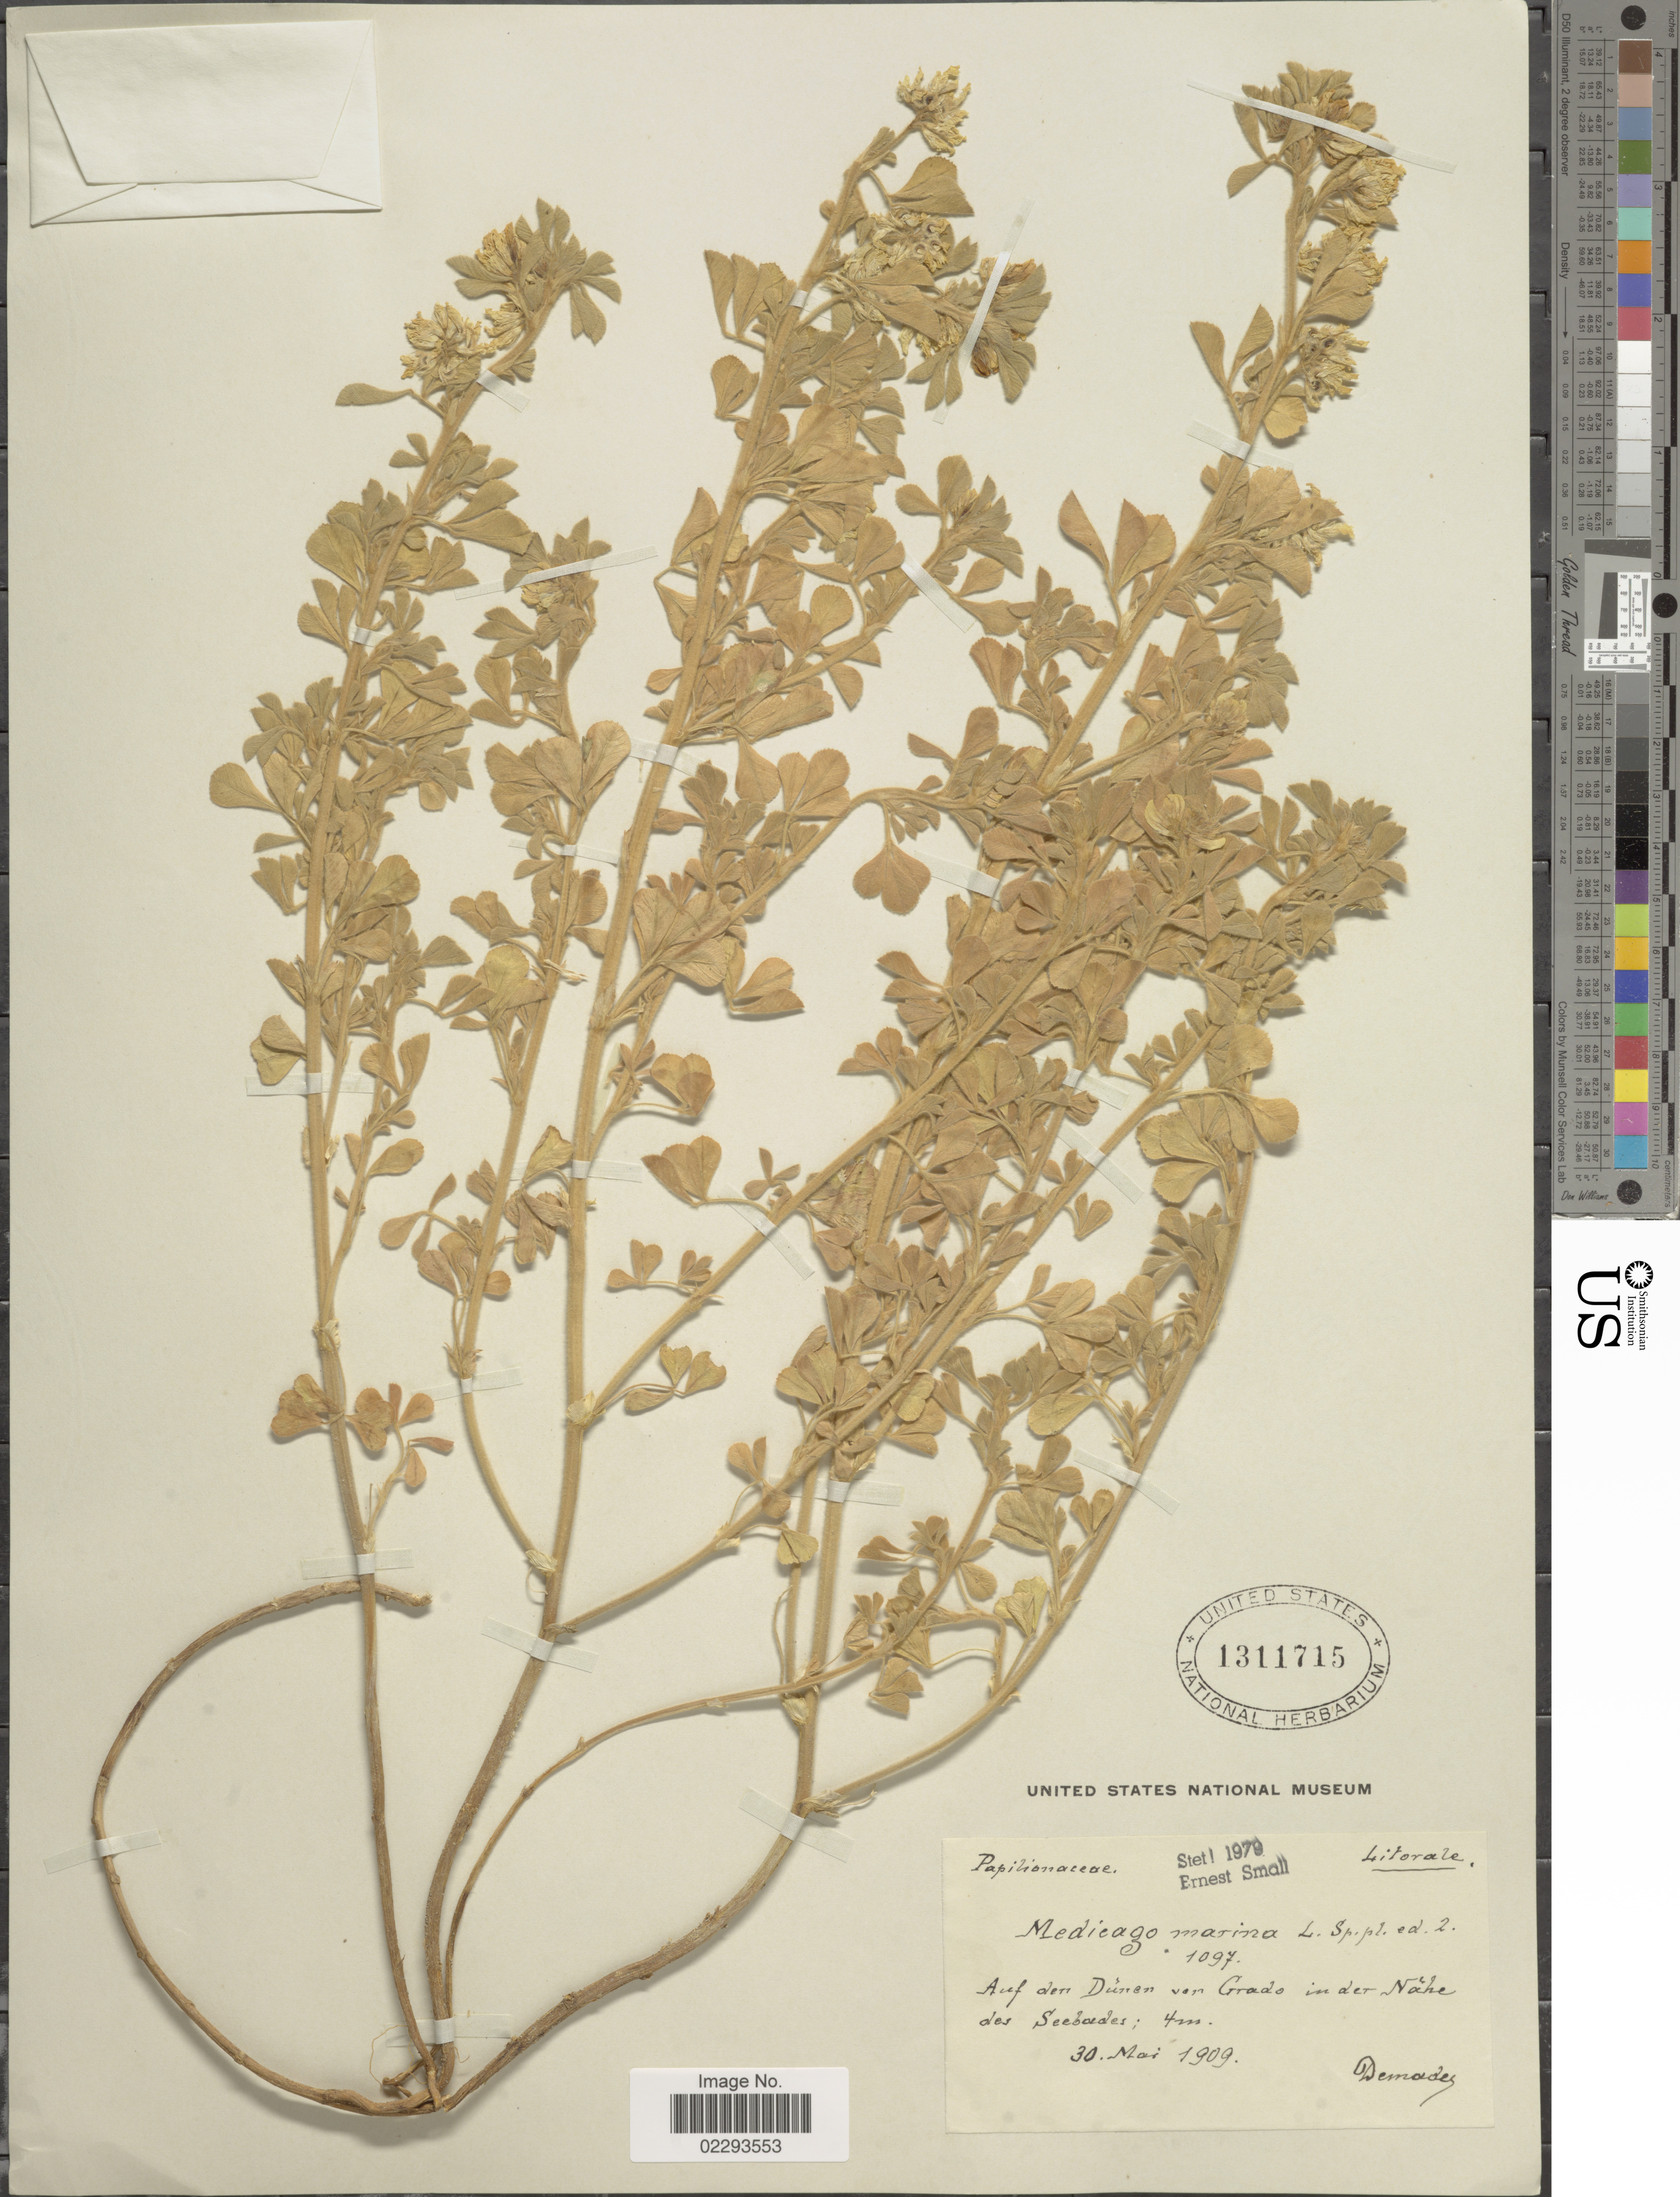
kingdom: Plantae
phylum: Tracheophyta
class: Magnoliopsida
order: Fabales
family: Fabaceae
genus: Medicago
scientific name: Medicago marina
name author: L.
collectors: Demades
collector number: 1079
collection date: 1909-05-30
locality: Auf der Durren van Grado in der Nahe des Seebades; 4m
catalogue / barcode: US 1311715